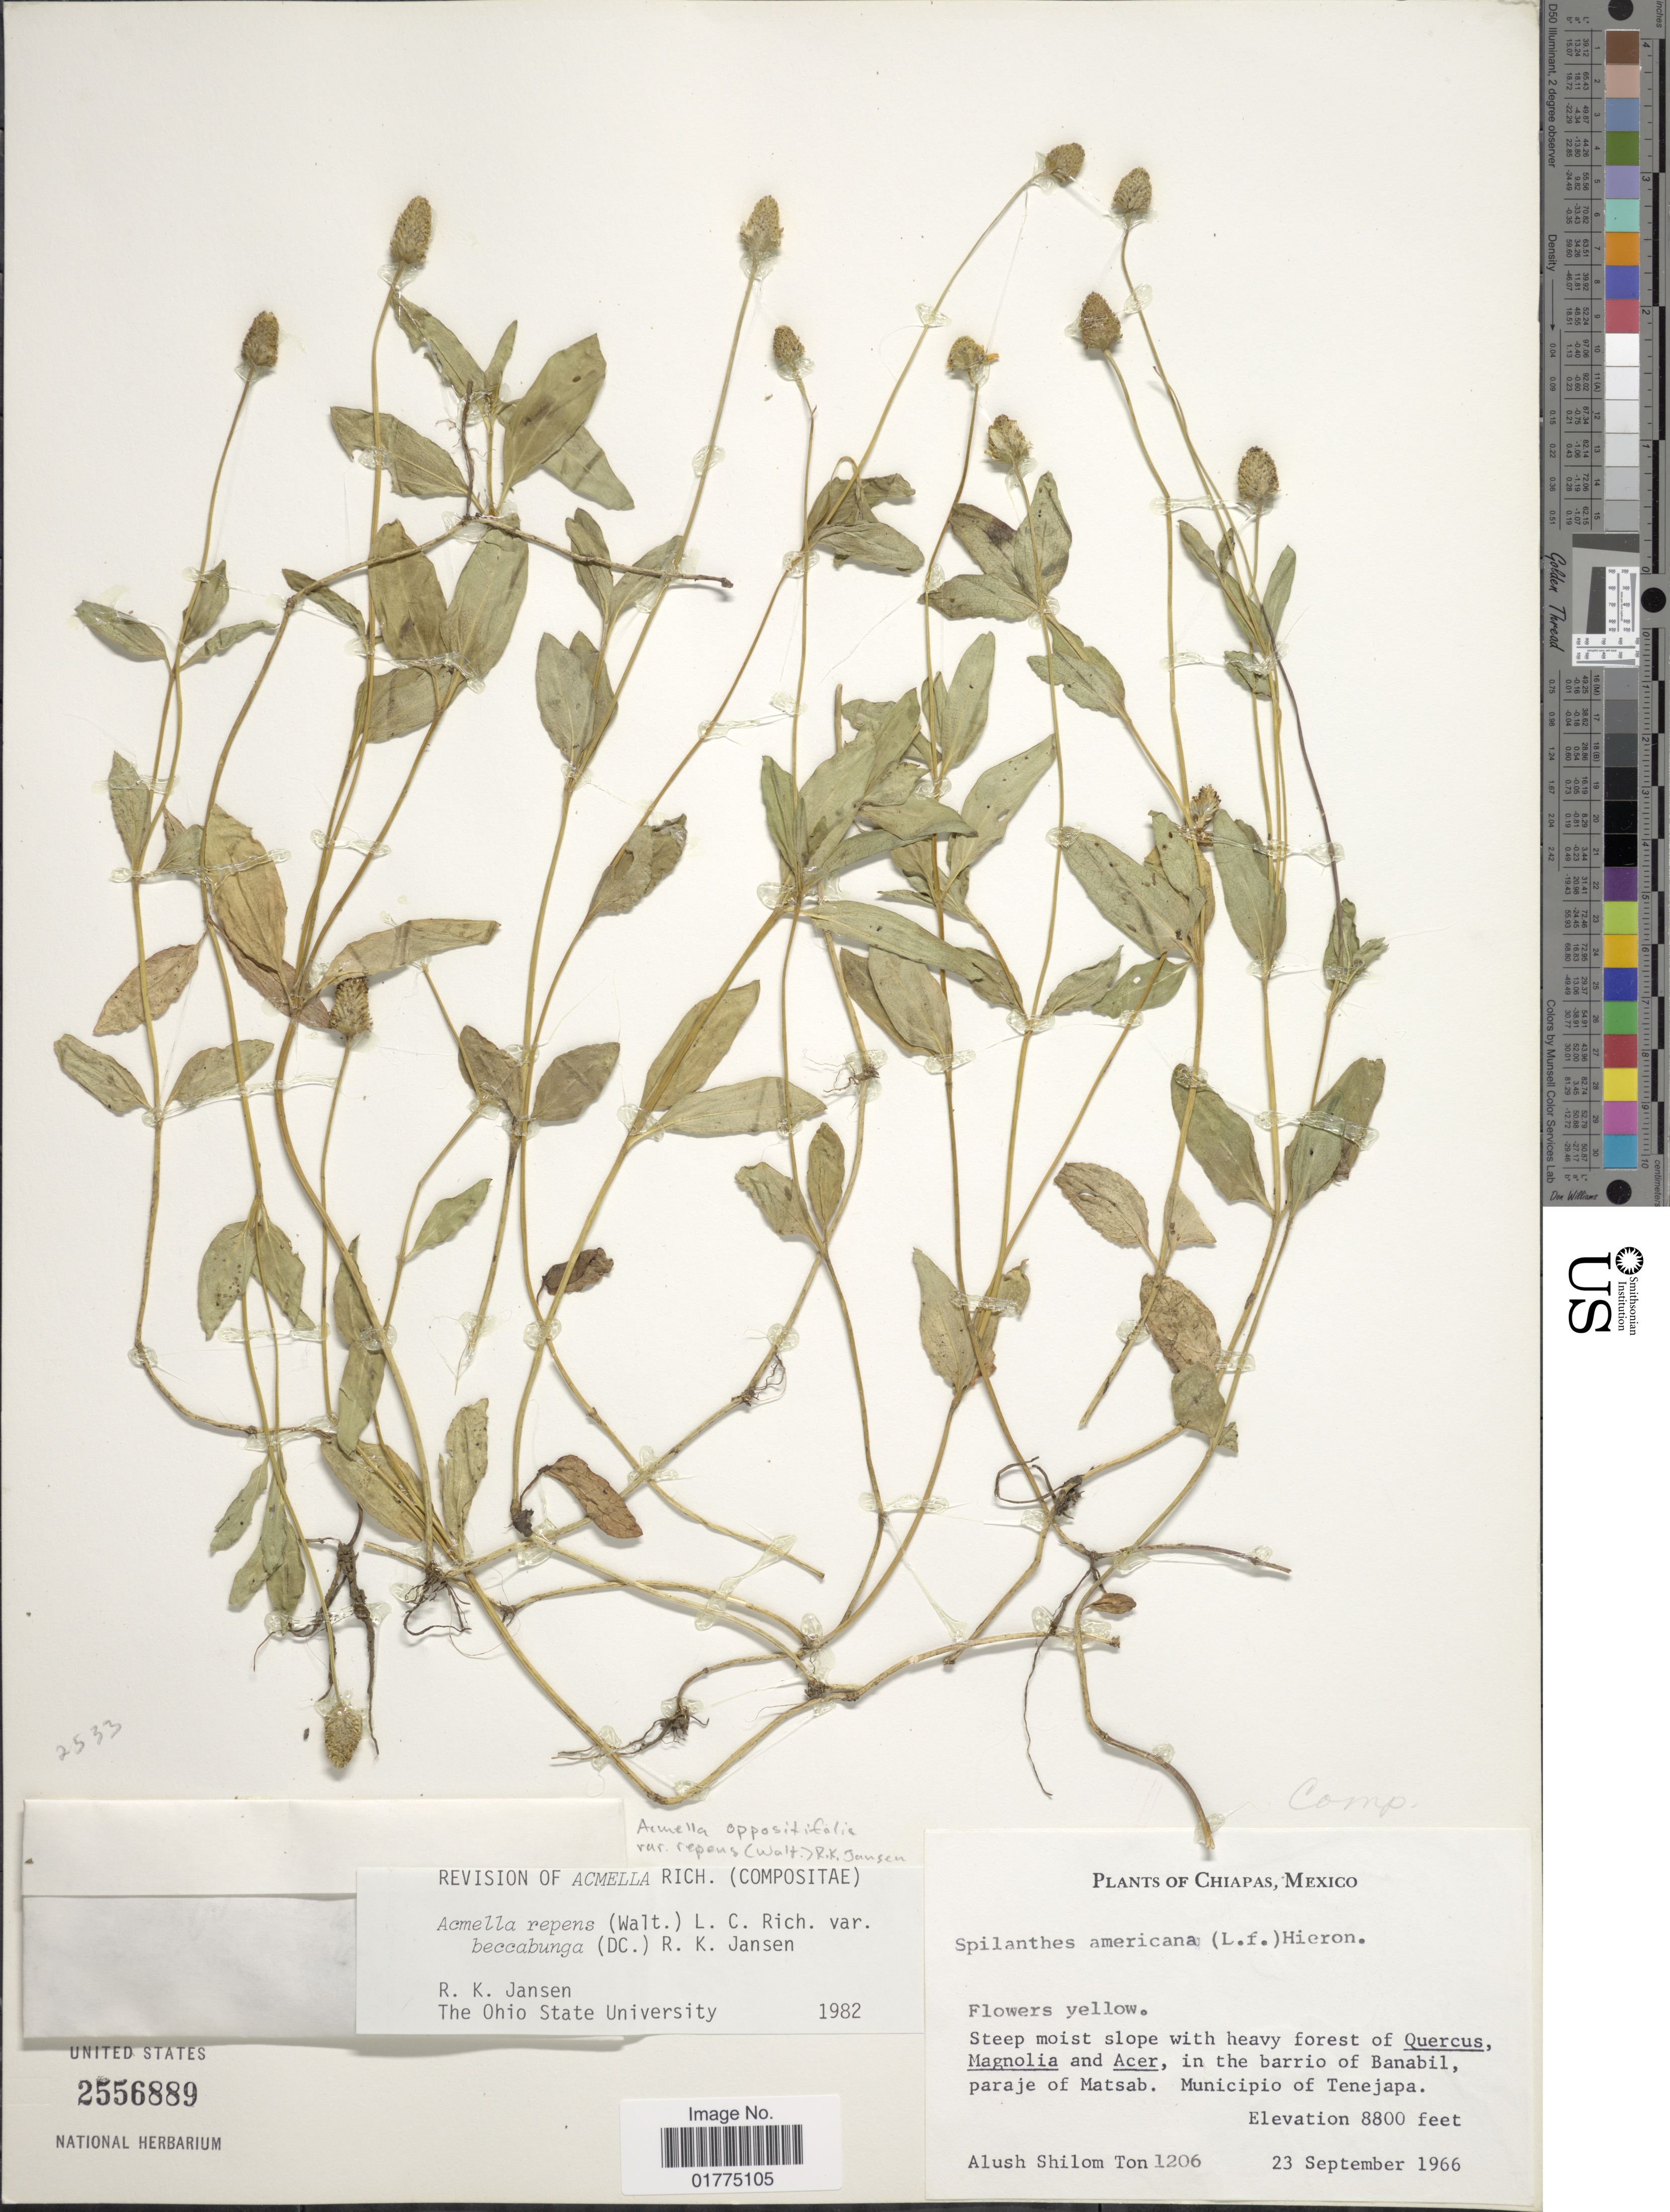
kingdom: Plantae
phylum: Tracheophyta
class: Magnoliopsida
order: Asterales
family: Asteraceae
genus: Acmella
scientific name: Acmella repens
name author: (Walter) Rich.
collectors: A. M. Ton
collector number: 1206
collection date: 1966-09-23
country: Mexico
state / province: Chiapas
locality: In the barrio of Banabil, paraje of Matsab. Municipio of Tenejapa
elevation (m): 2682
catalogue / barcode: US 2556889